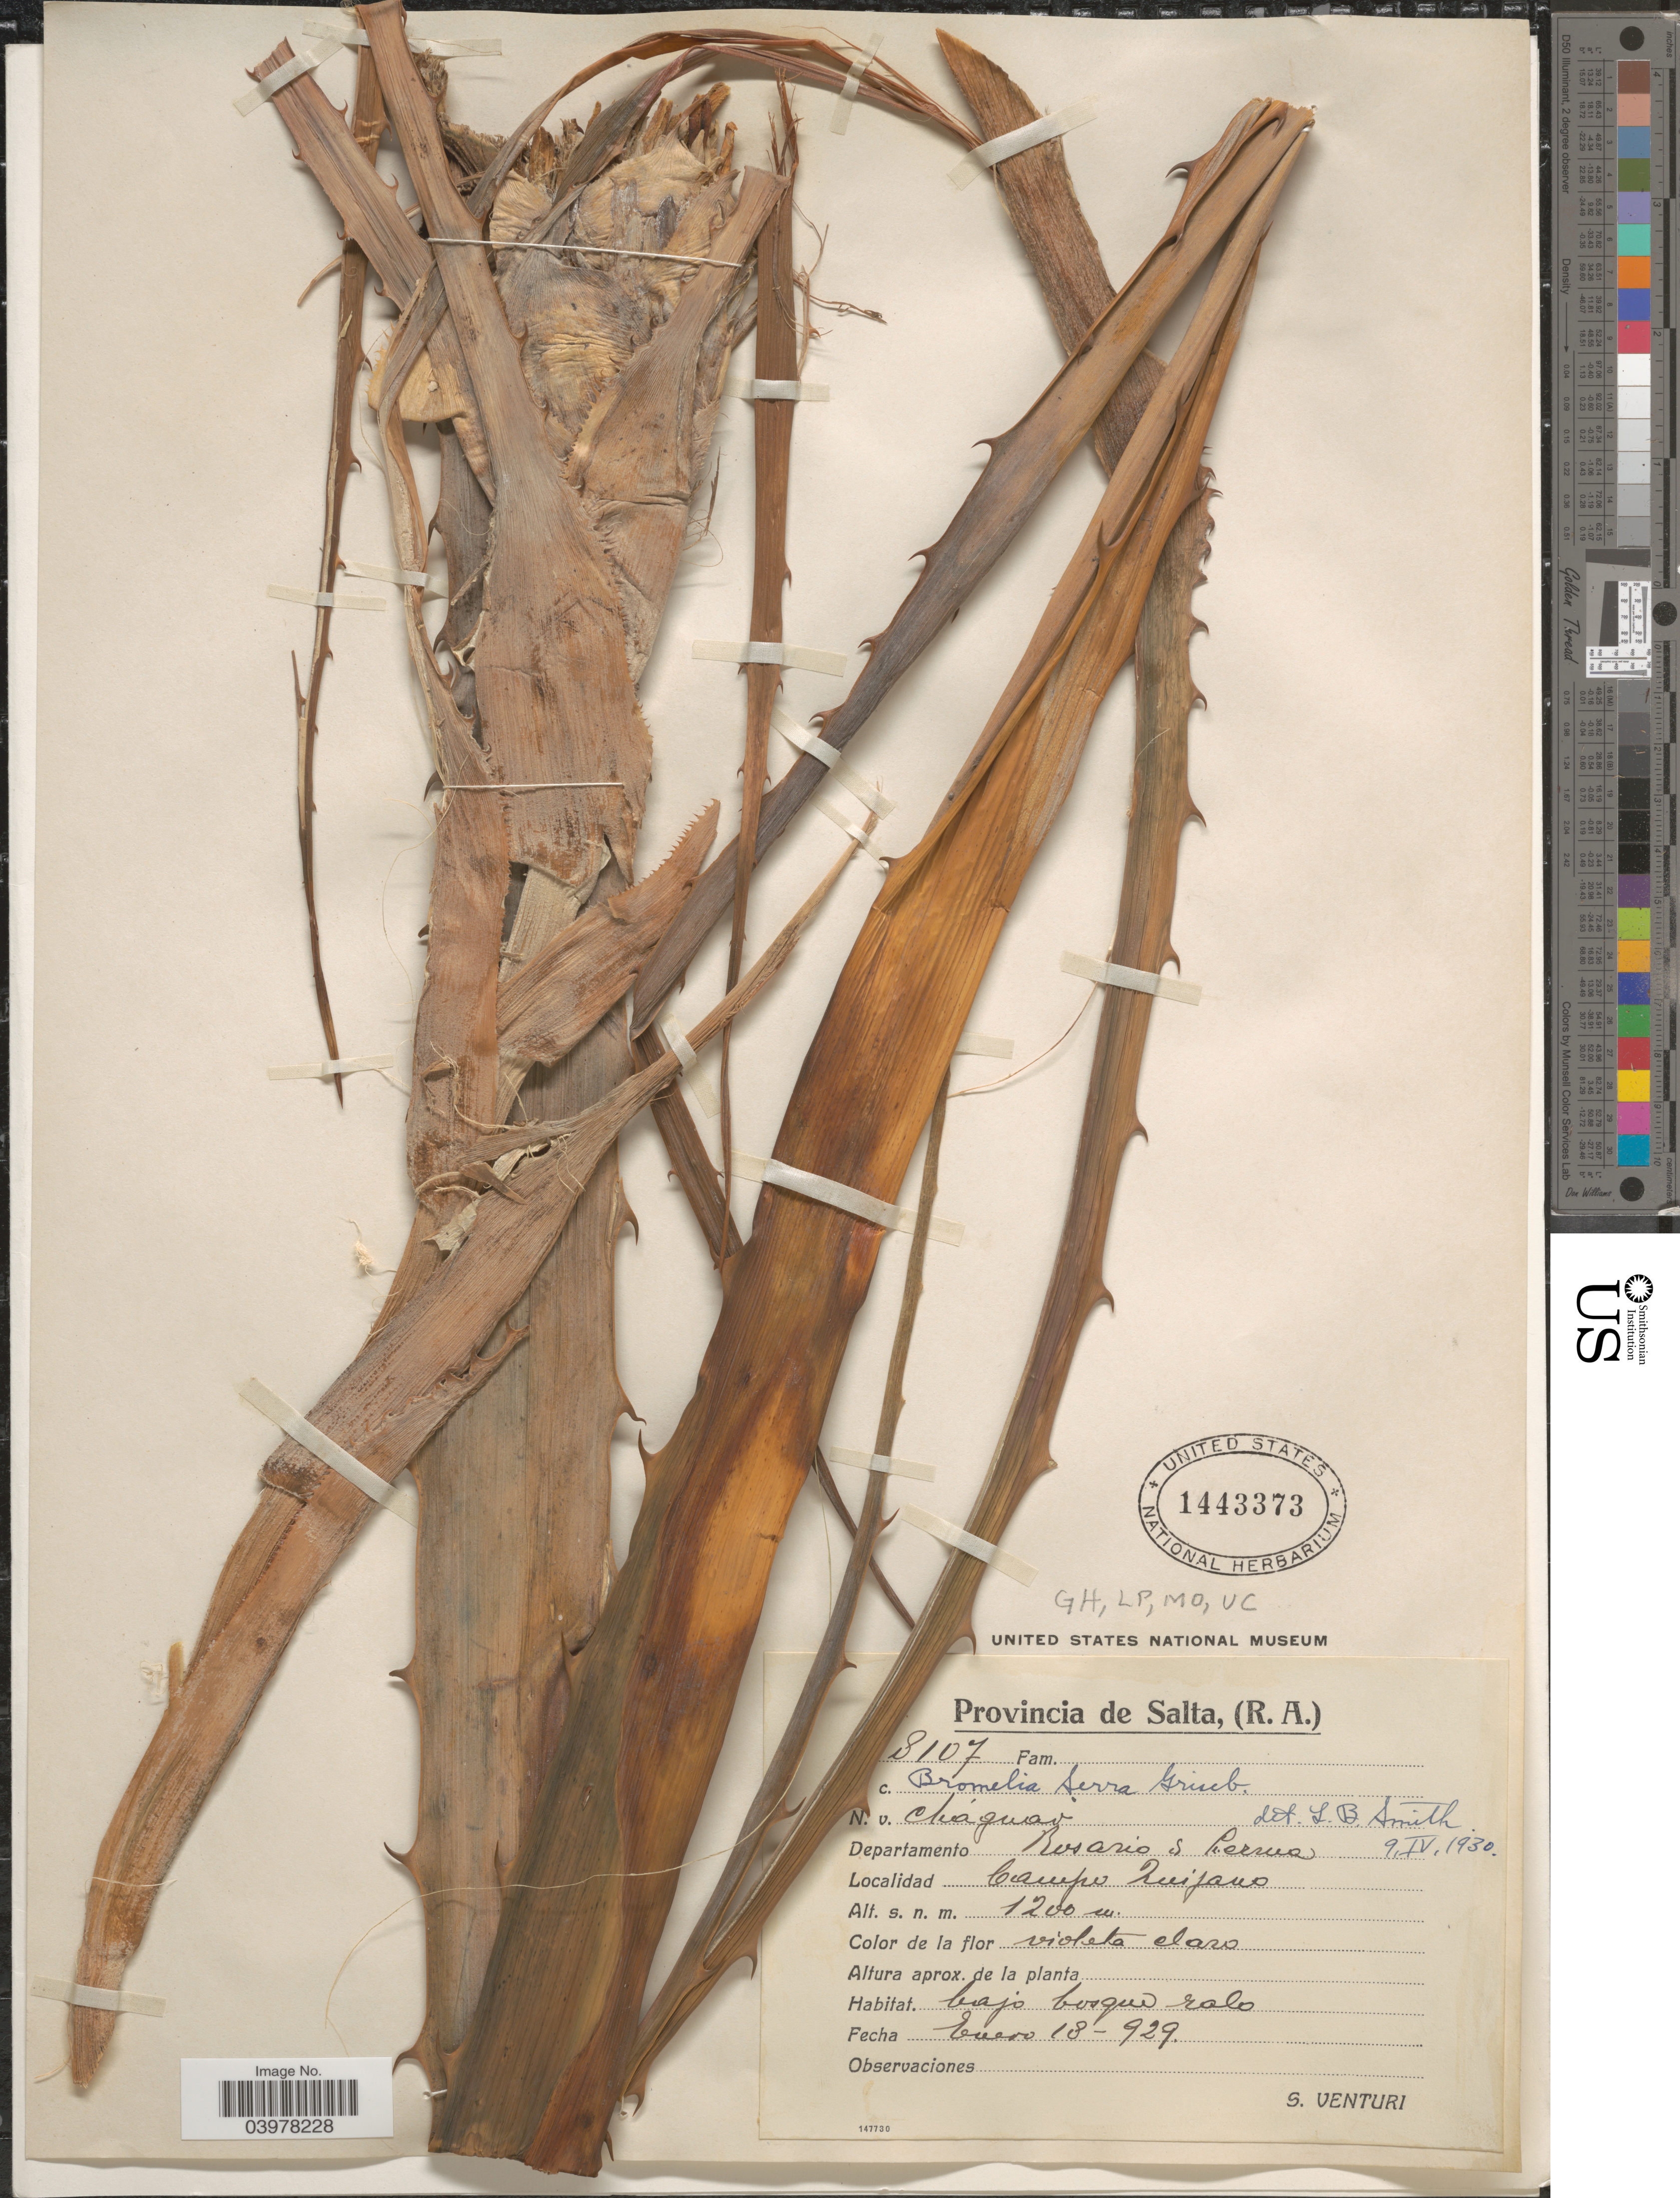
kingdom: Plantae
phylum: Tracheophyta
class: Liliopsida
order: Poales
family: Bromeliaceae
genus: Bromelia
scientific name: Bromelia serra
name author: Griseb.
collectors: S. Venturi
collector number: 8107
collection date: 1929-01-18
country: Argentina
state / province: Salta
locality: Departamento Rosario de Lerma. Campo Quijano.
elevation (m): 1200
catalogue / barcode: US 1443373